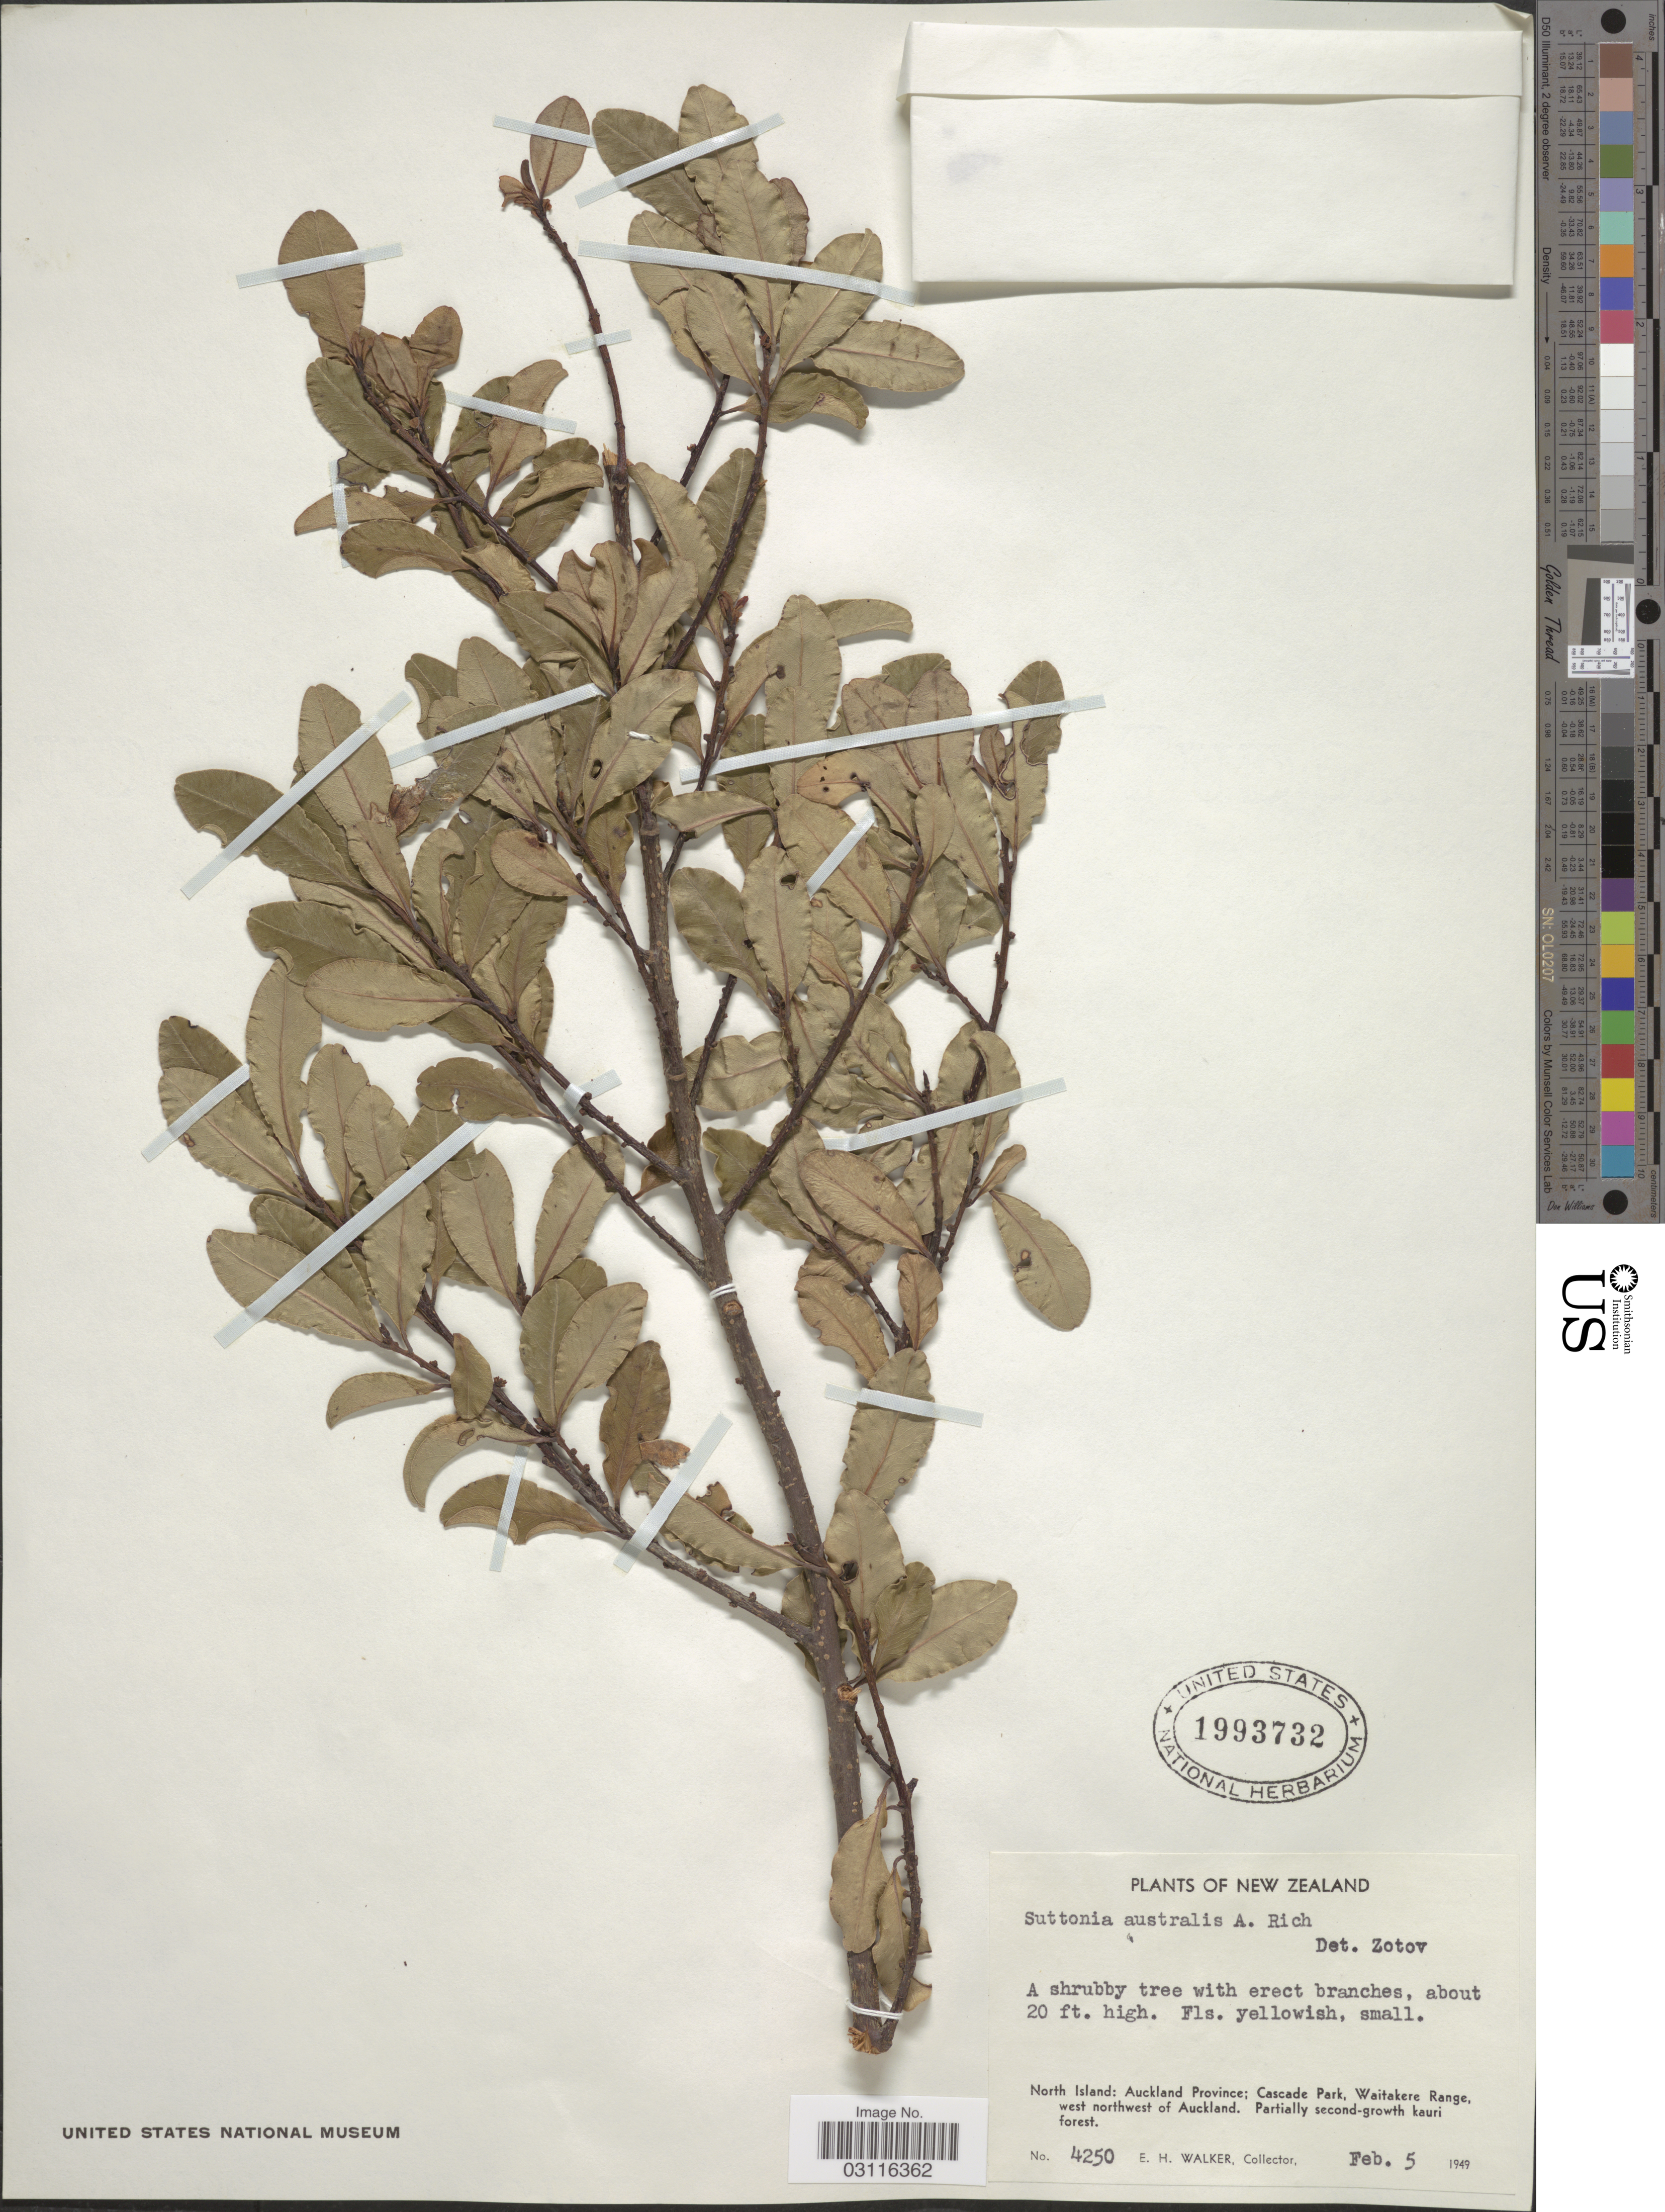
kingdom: Plantae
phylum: Tracheophyta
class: Magnoliopsida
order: Ericales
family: Primulaceae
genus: Suttonia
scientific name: Suttonia australis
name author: A. Rich.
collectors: E. H. Walker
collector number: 4250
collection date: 1949-02-05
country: New Zealand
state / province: Auckland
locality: North Island; Cascade Park, Waitakere Range, west northwest of Auckland.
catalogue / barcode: US 1993732